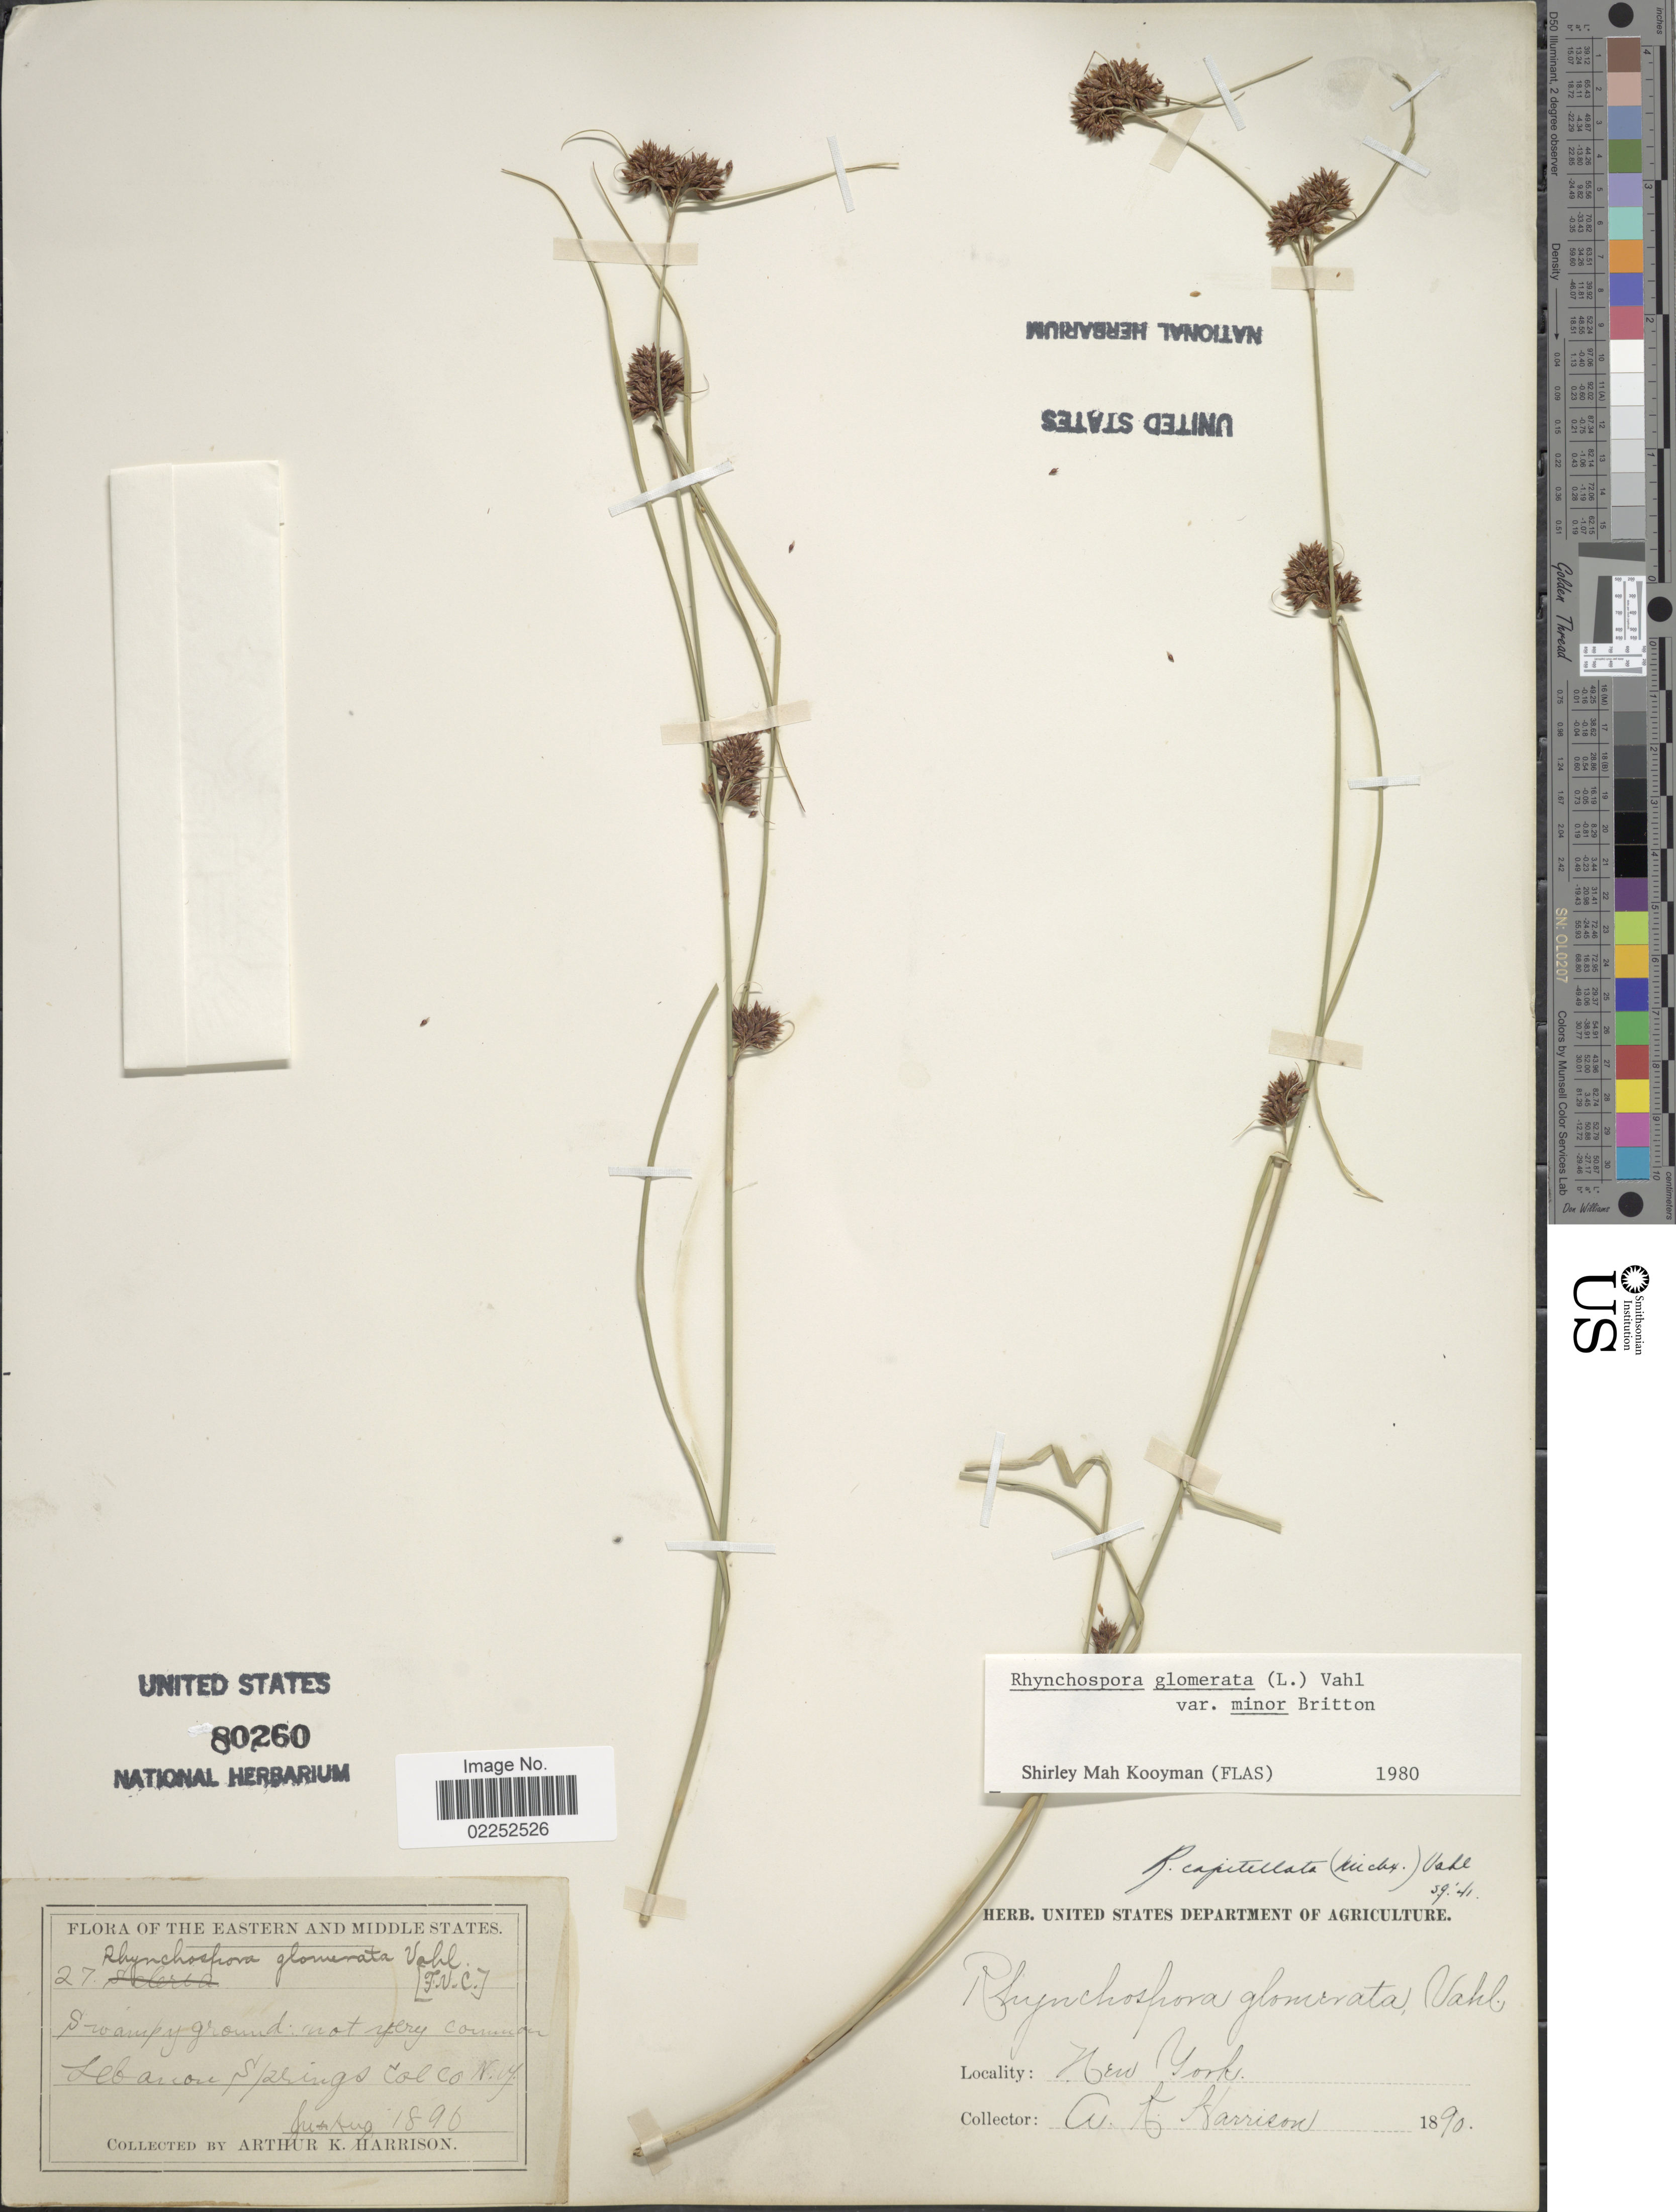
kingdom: Plantae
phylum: Tracheophyta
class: Liliopsida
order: Poales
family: Cyperaceae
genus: Rhynchospora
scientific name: Rhynchospora capitellata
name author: (Michx.) Vahl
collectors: A. K. Harrison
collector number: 27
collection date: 1890-06/1890-08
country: United States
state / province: New York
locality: Swampy ground not very common Lebanon Springs Col Co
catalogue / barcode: US 80260